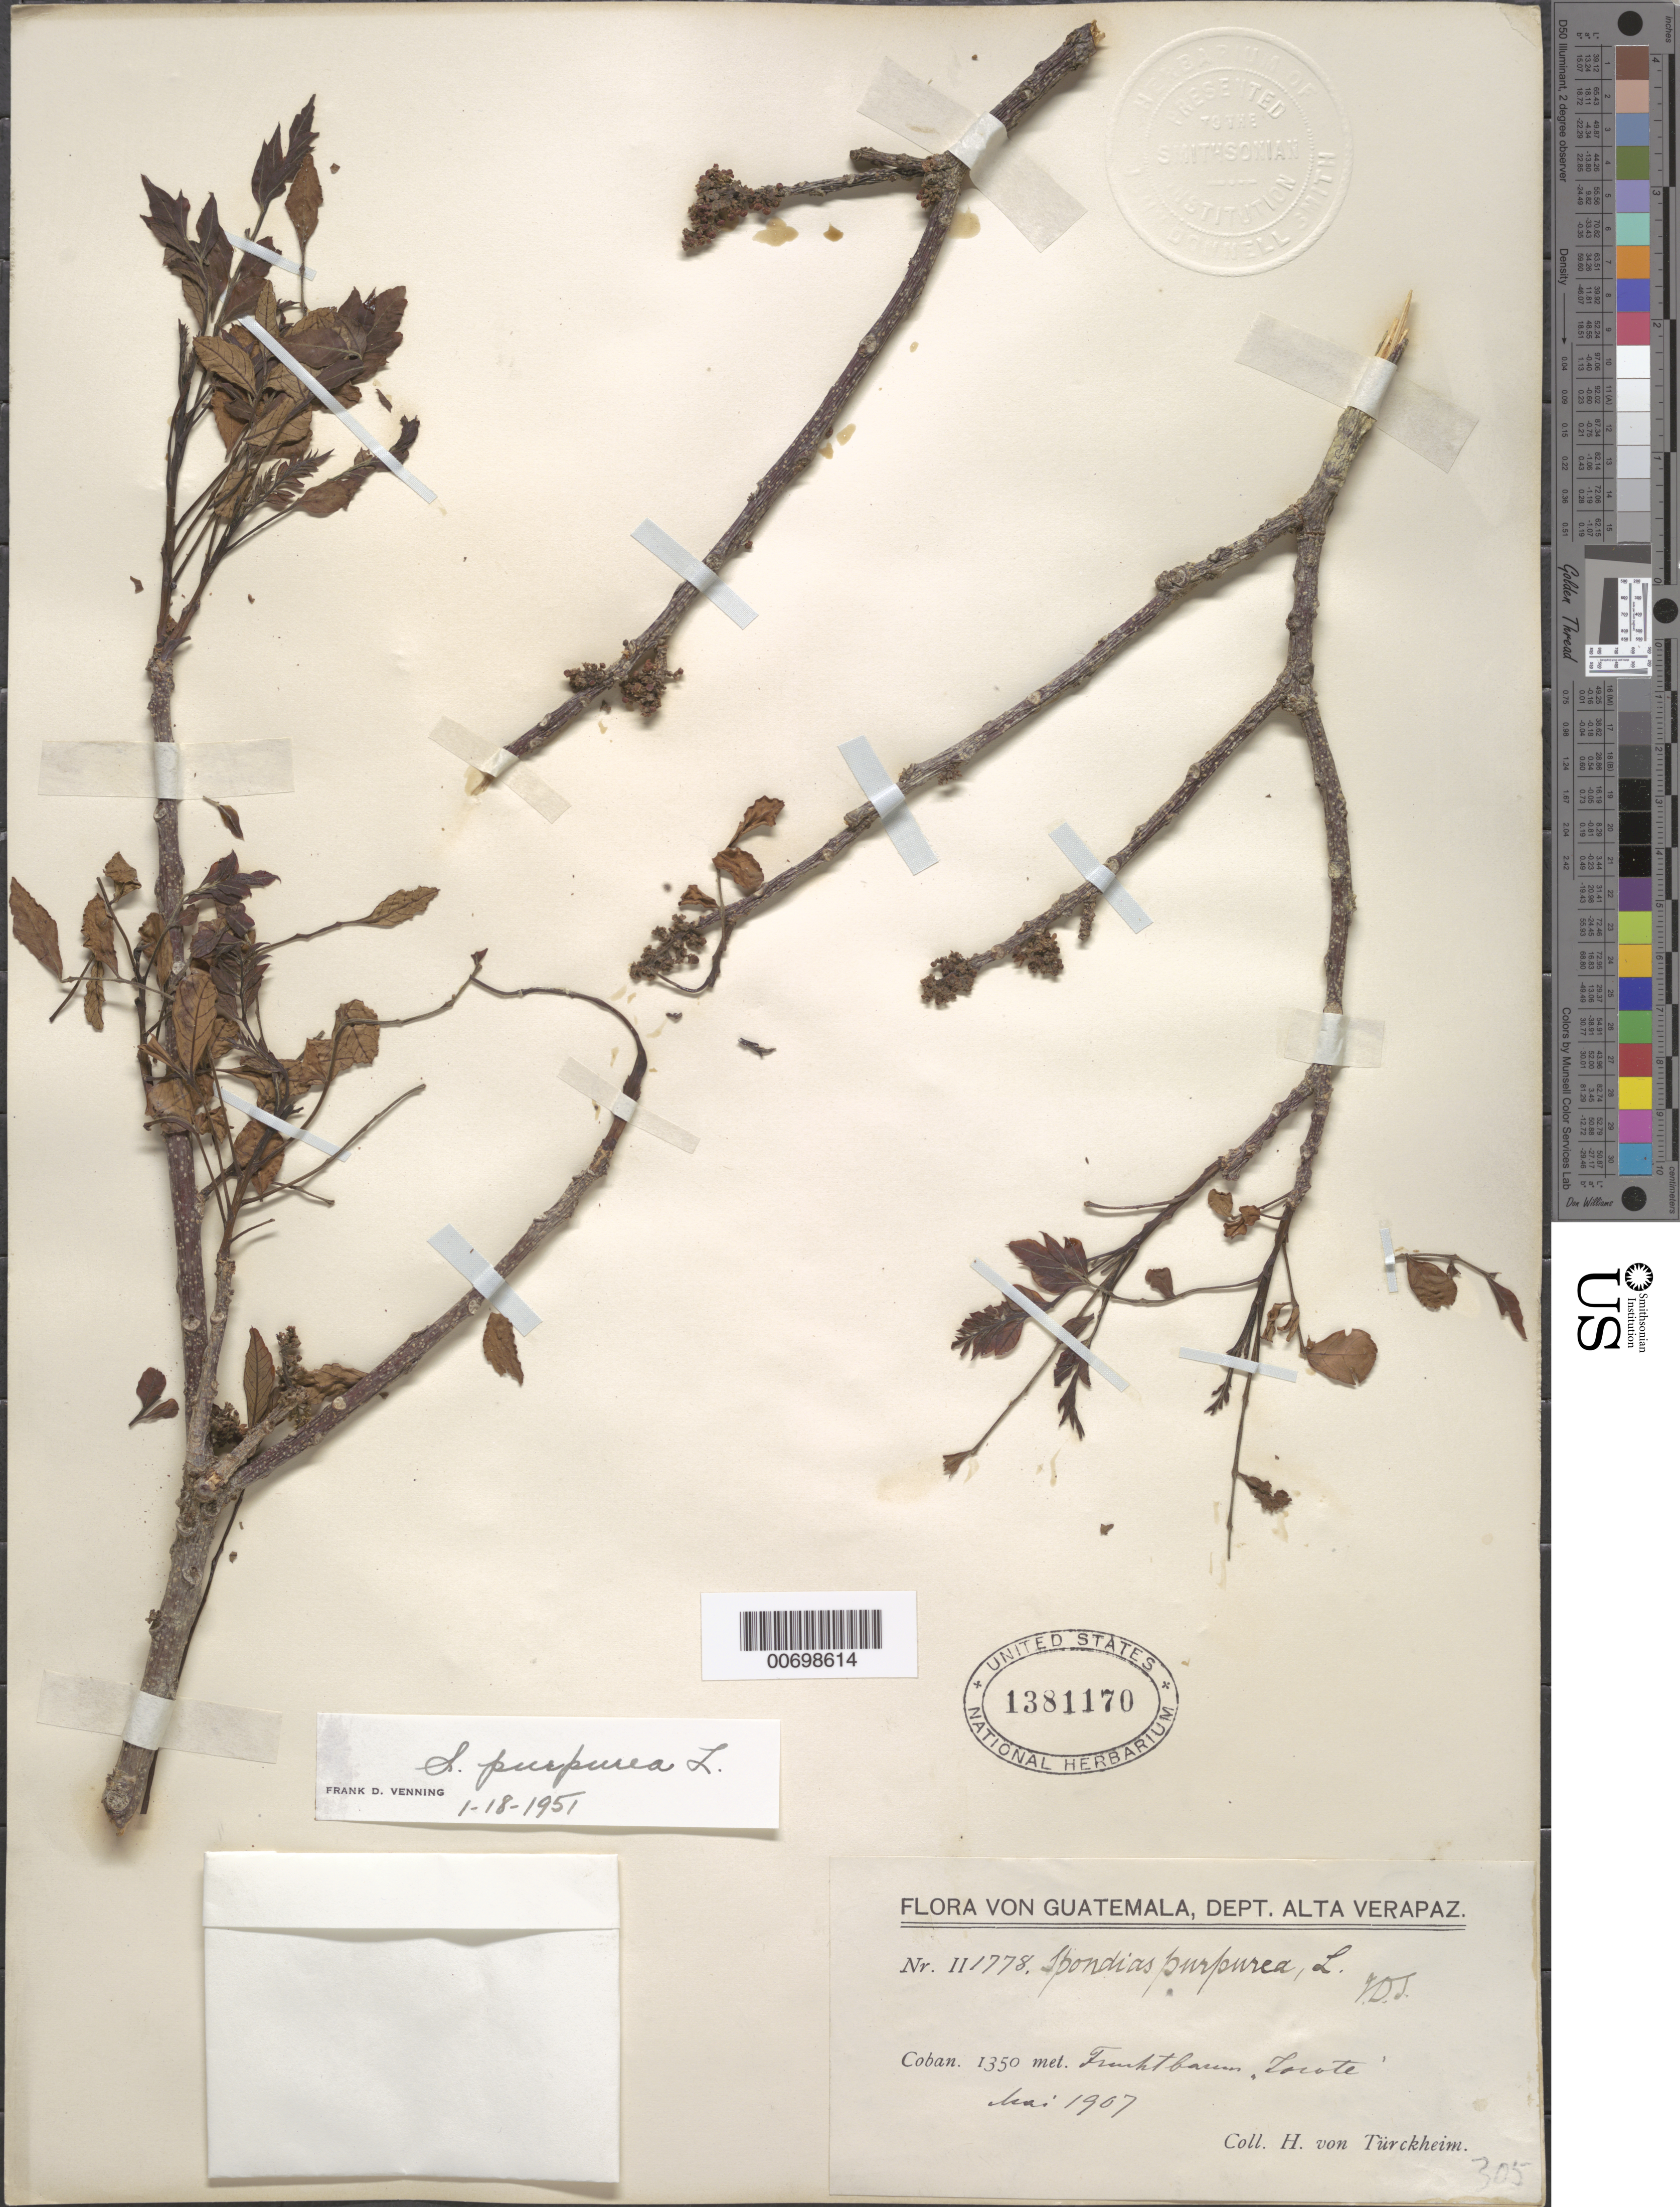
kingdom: Plantae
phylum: Tracheophyta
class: Magnoliopsida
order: Sapindales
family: Anacardiaceae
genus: Spondias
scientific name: Spondias purpurea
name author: L.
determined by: Mitchell, John D.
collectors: H. von Türckheim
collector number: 1778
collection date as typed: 1907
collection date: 1907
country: Guatemala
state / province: Alta Verapaz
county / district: Coban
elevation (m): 1350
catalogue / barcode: US 1381170